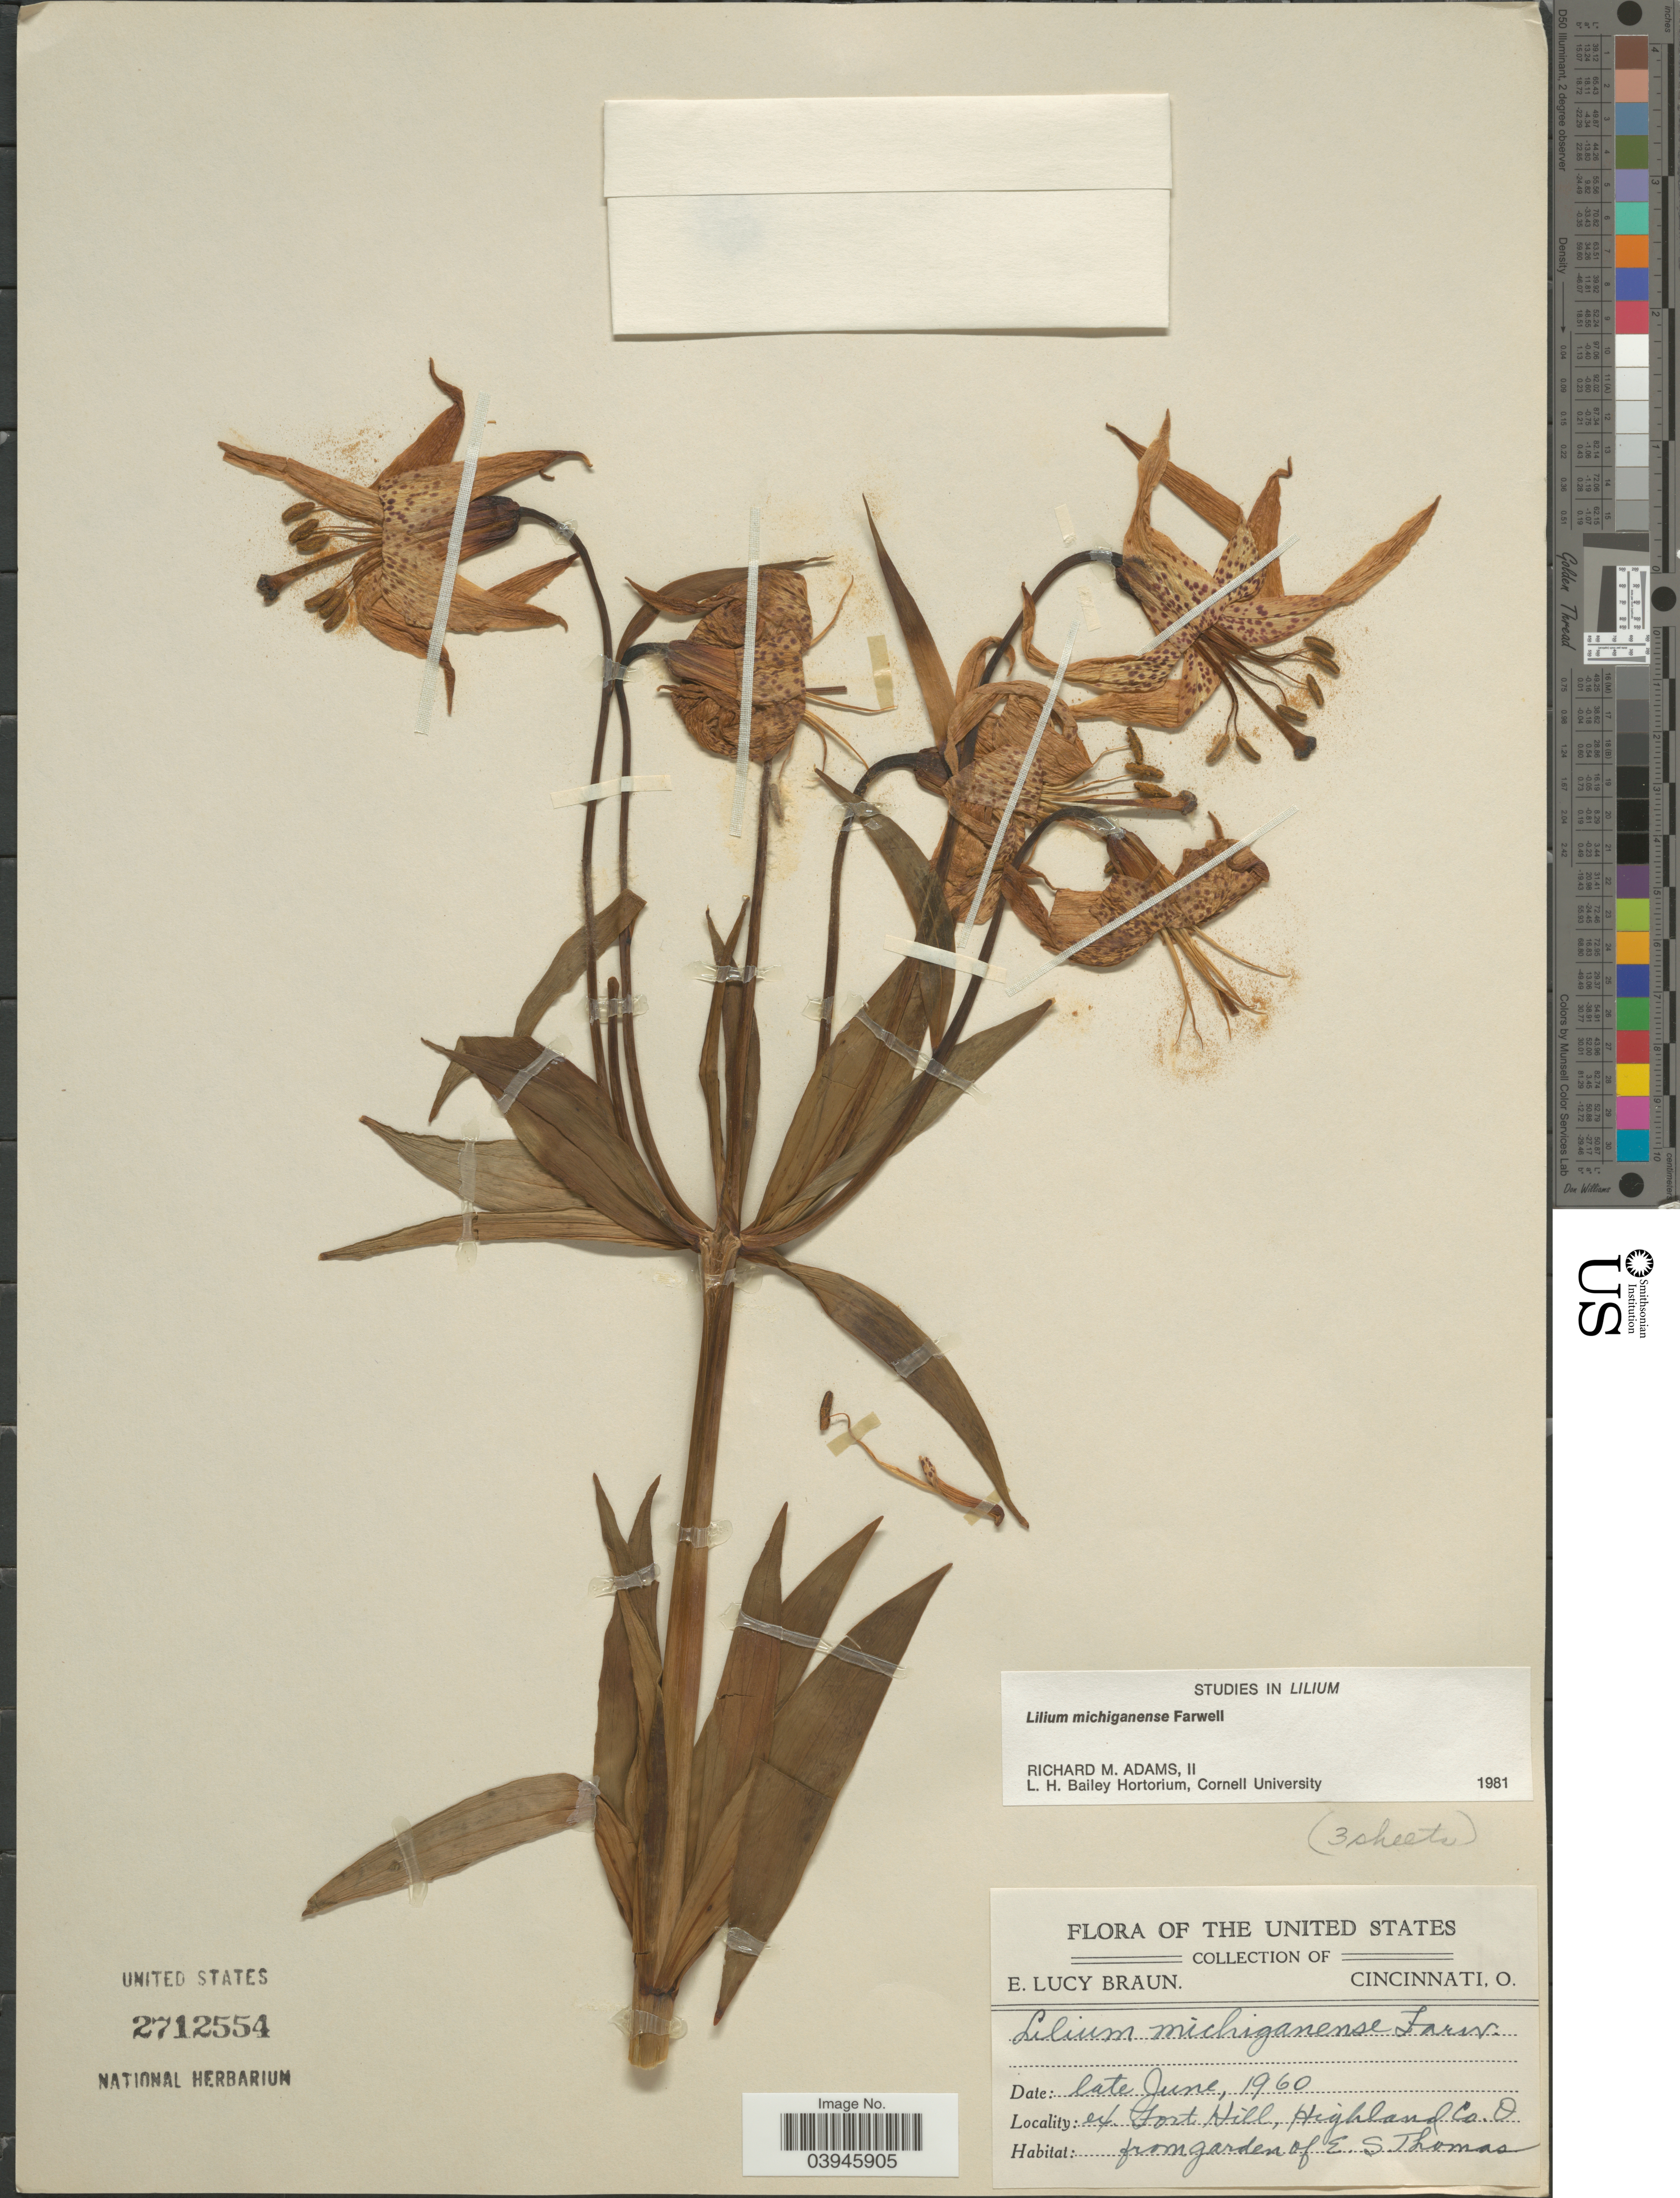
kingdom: Plantae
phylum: Tracheophyta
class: Liliopsida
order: Liliales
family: Liliaceae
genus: Lilium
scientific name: Lilium michiganense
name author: Farw.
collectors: E. L. Braun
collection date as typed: Late June 1960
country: United States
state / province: Ohio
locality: Ex Fort Hill, Highland Co. From garden of E. S. Thomas.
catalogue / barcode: US 2712554